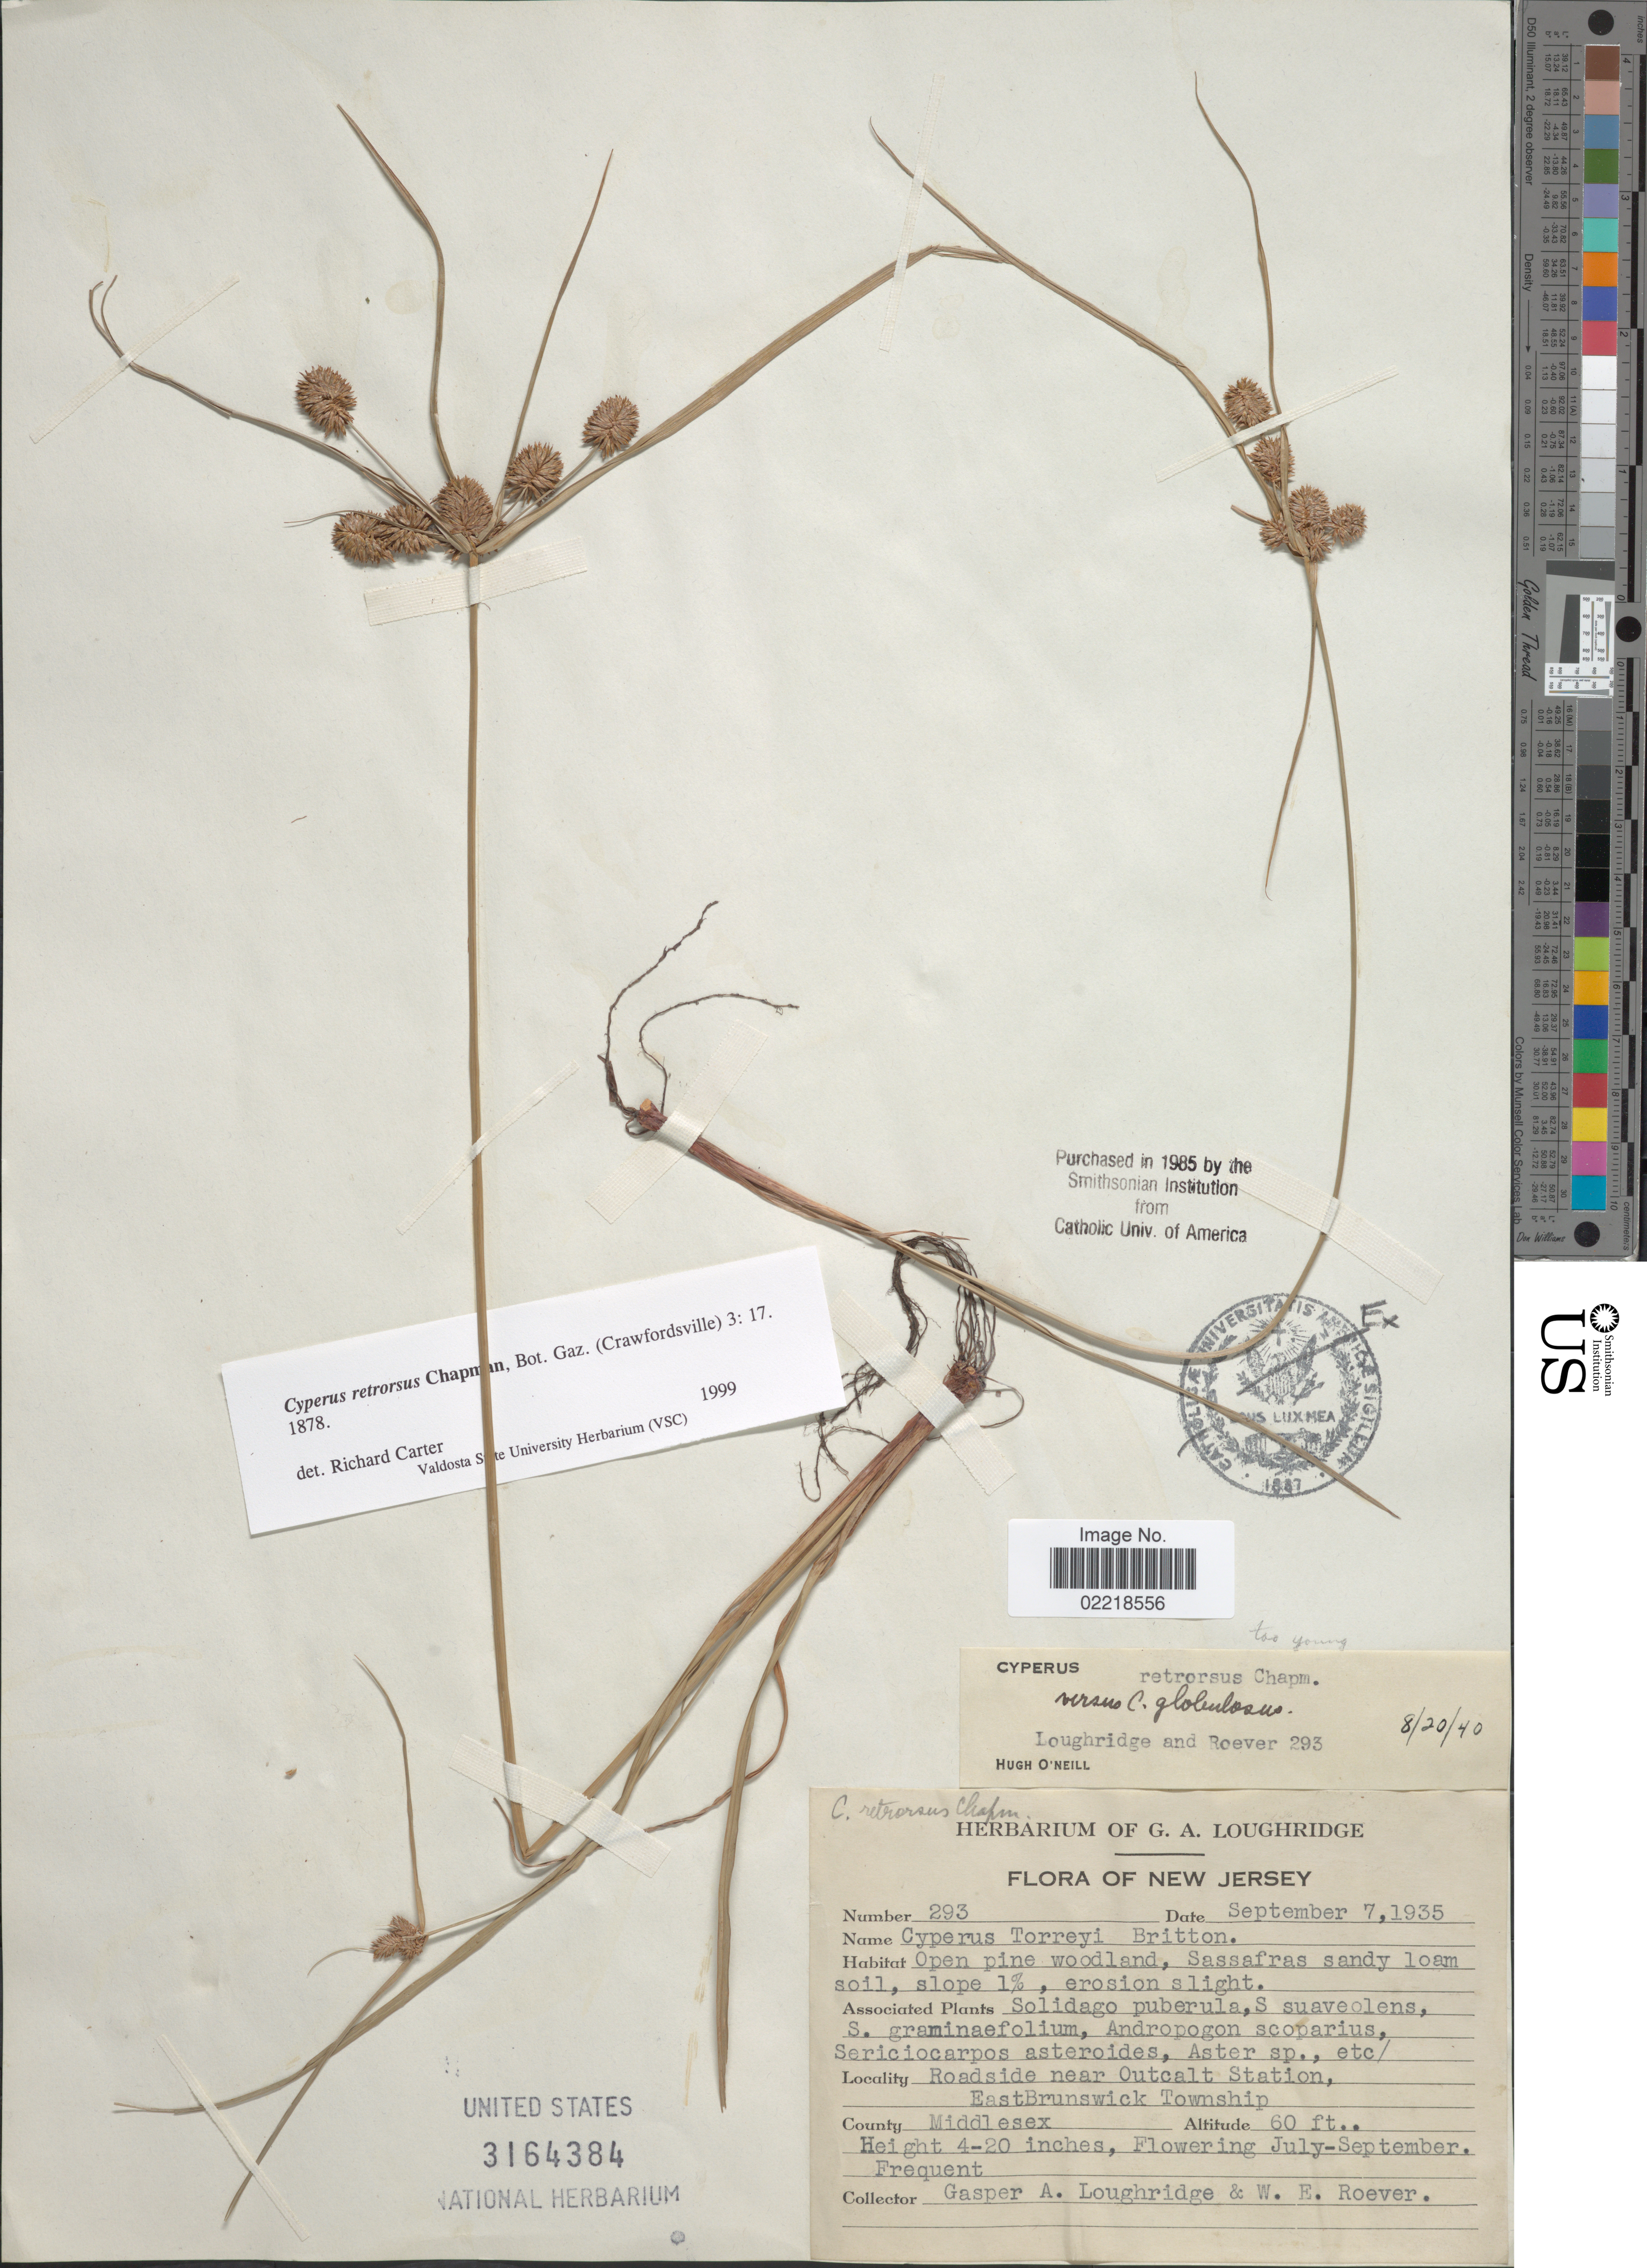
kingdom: Plantae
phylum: Tracheophyta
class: Liliopsida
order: Poales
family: Cyperaceae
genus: Cyperus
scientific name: Cyperus retrorsus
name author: Chapm.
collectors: G. Loughridge & W. Roever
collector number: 293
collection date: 1935-09-07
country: United States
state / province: New Jersey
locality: Open pine woodland, Sassafras sandy loam, roadside near Outcalt Station, East Brunswick Township, County Middlesex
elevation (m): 18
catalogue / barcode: US 3164384